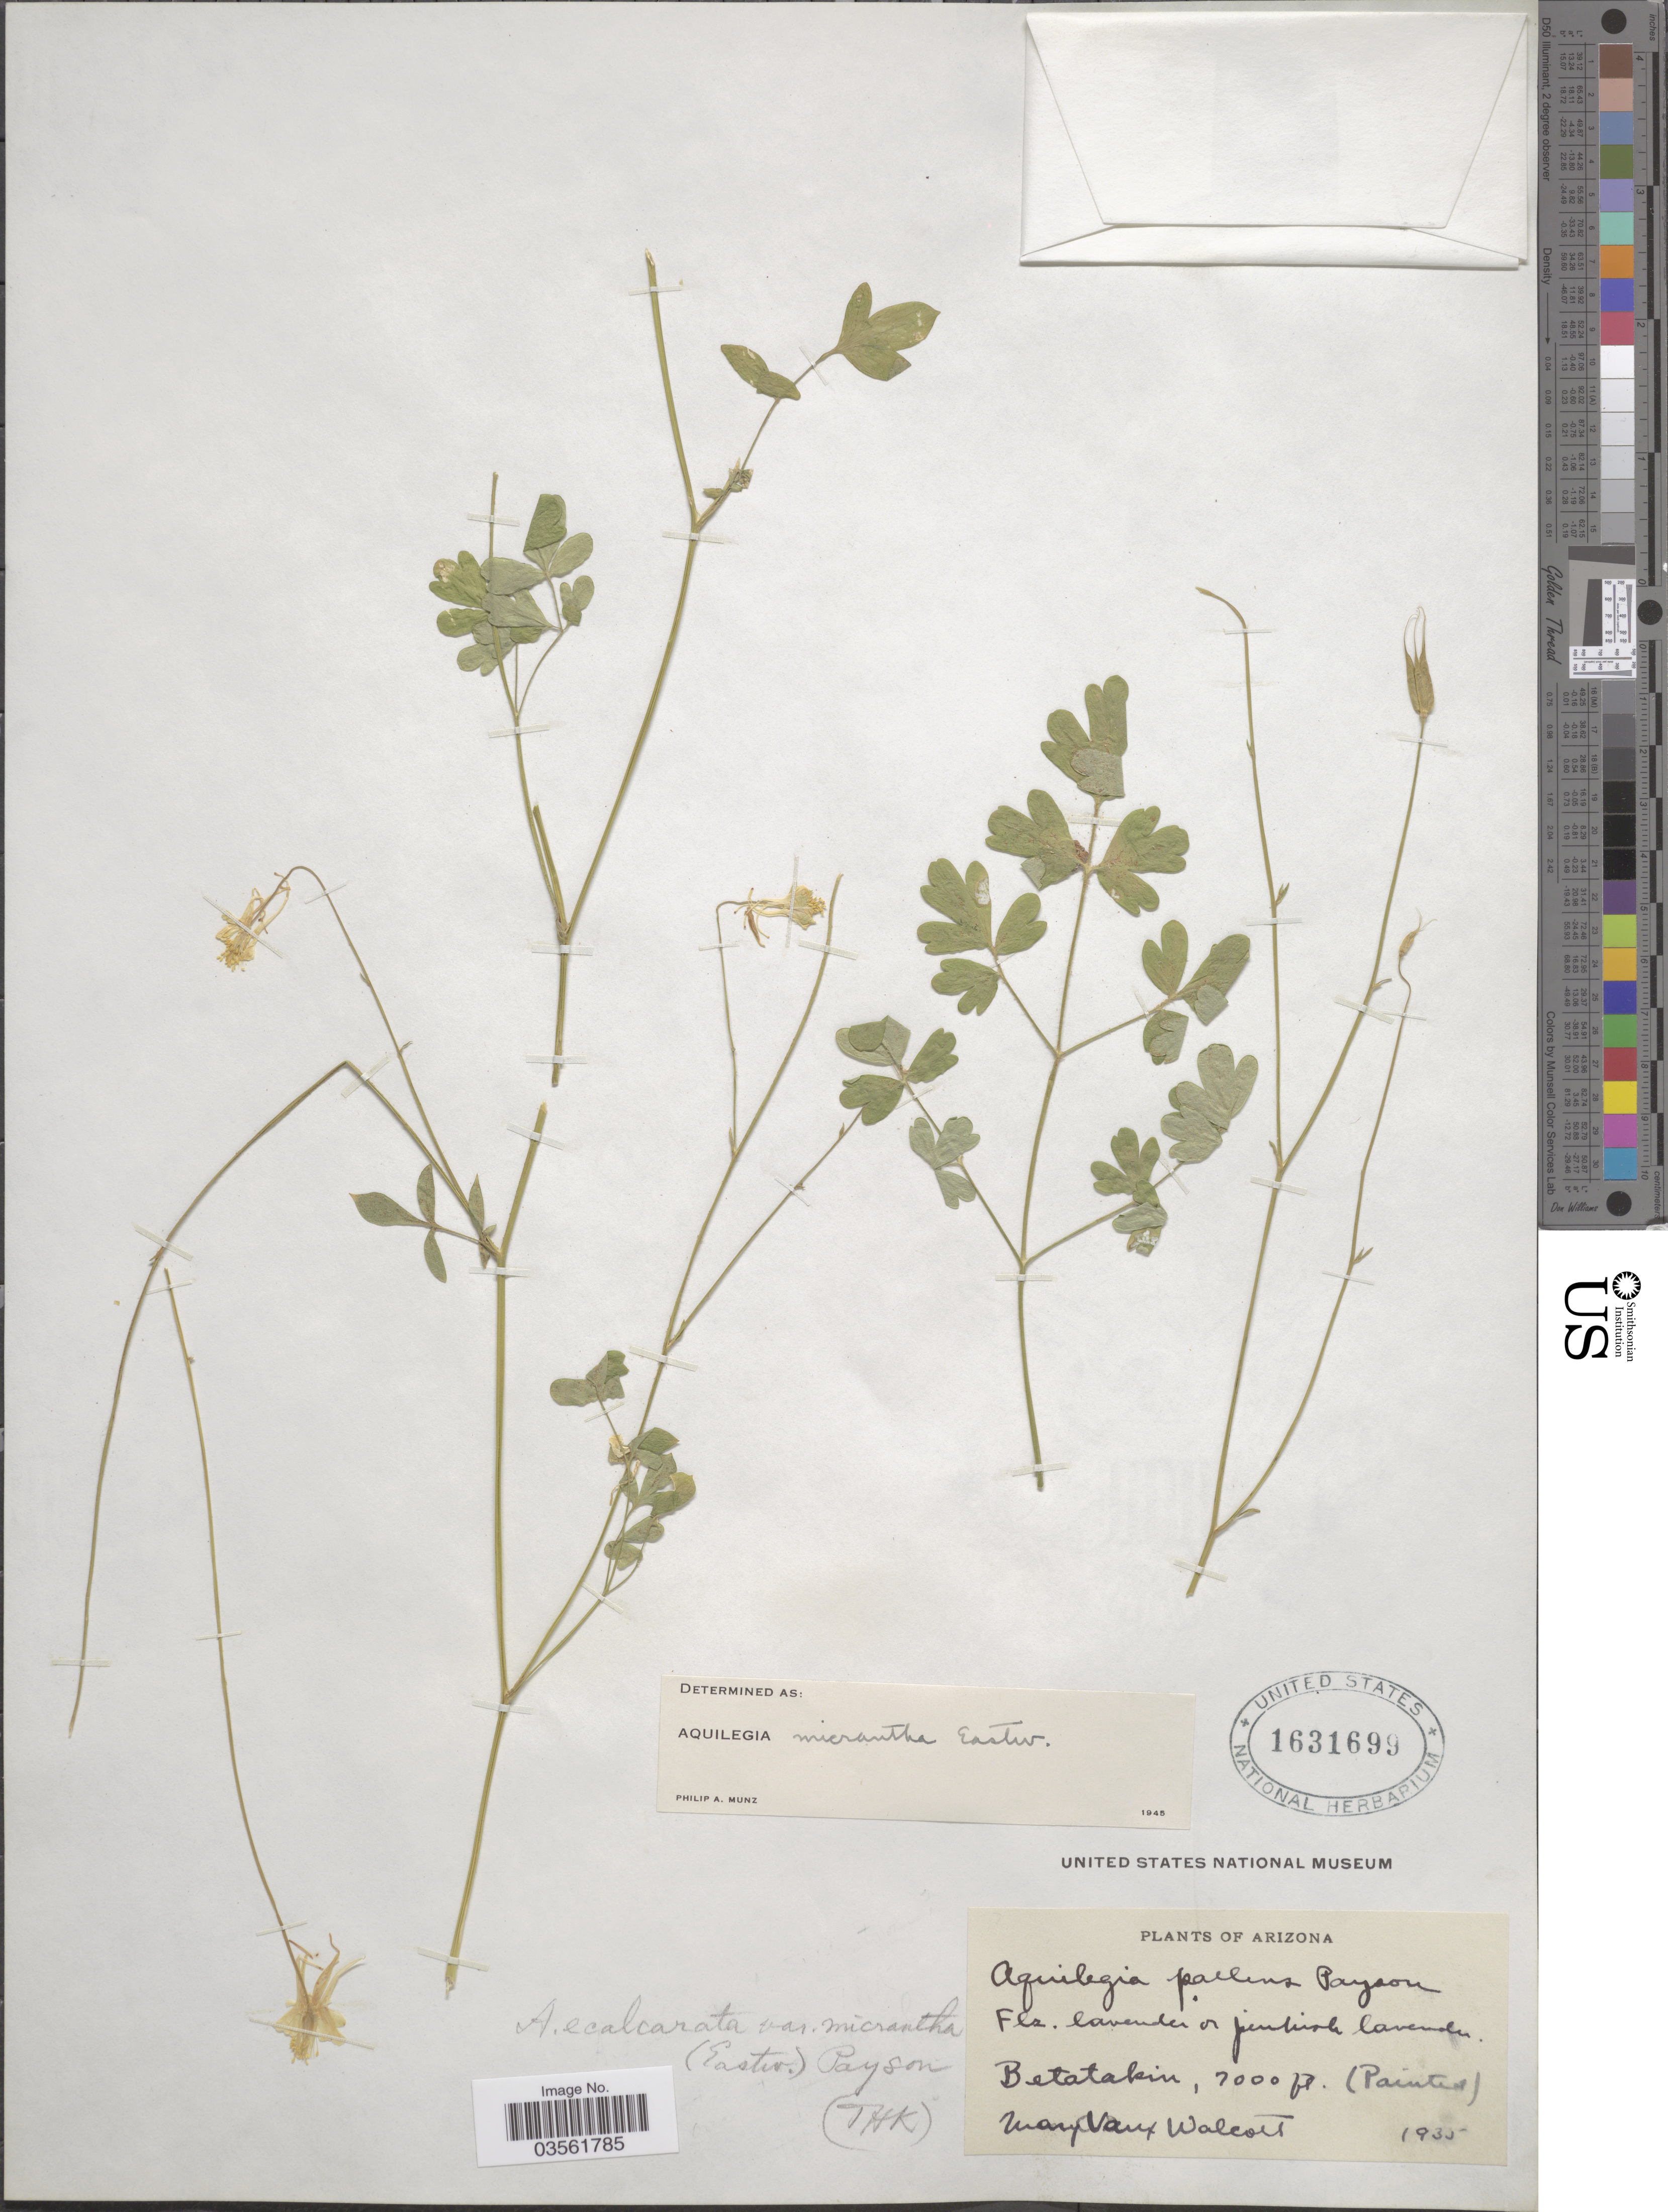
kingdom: Plantae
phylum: Tracheophyta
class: Magnoliopsida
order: Ranunculales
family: Ranunculaceae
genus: Aquilegia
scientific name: Aquilegia micrantha var. mancosana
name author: Eastw.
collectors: M. Walcott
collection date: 1935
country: United States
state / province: Arizona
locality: Betatakin.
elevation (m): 2134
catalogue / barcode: US 1631699